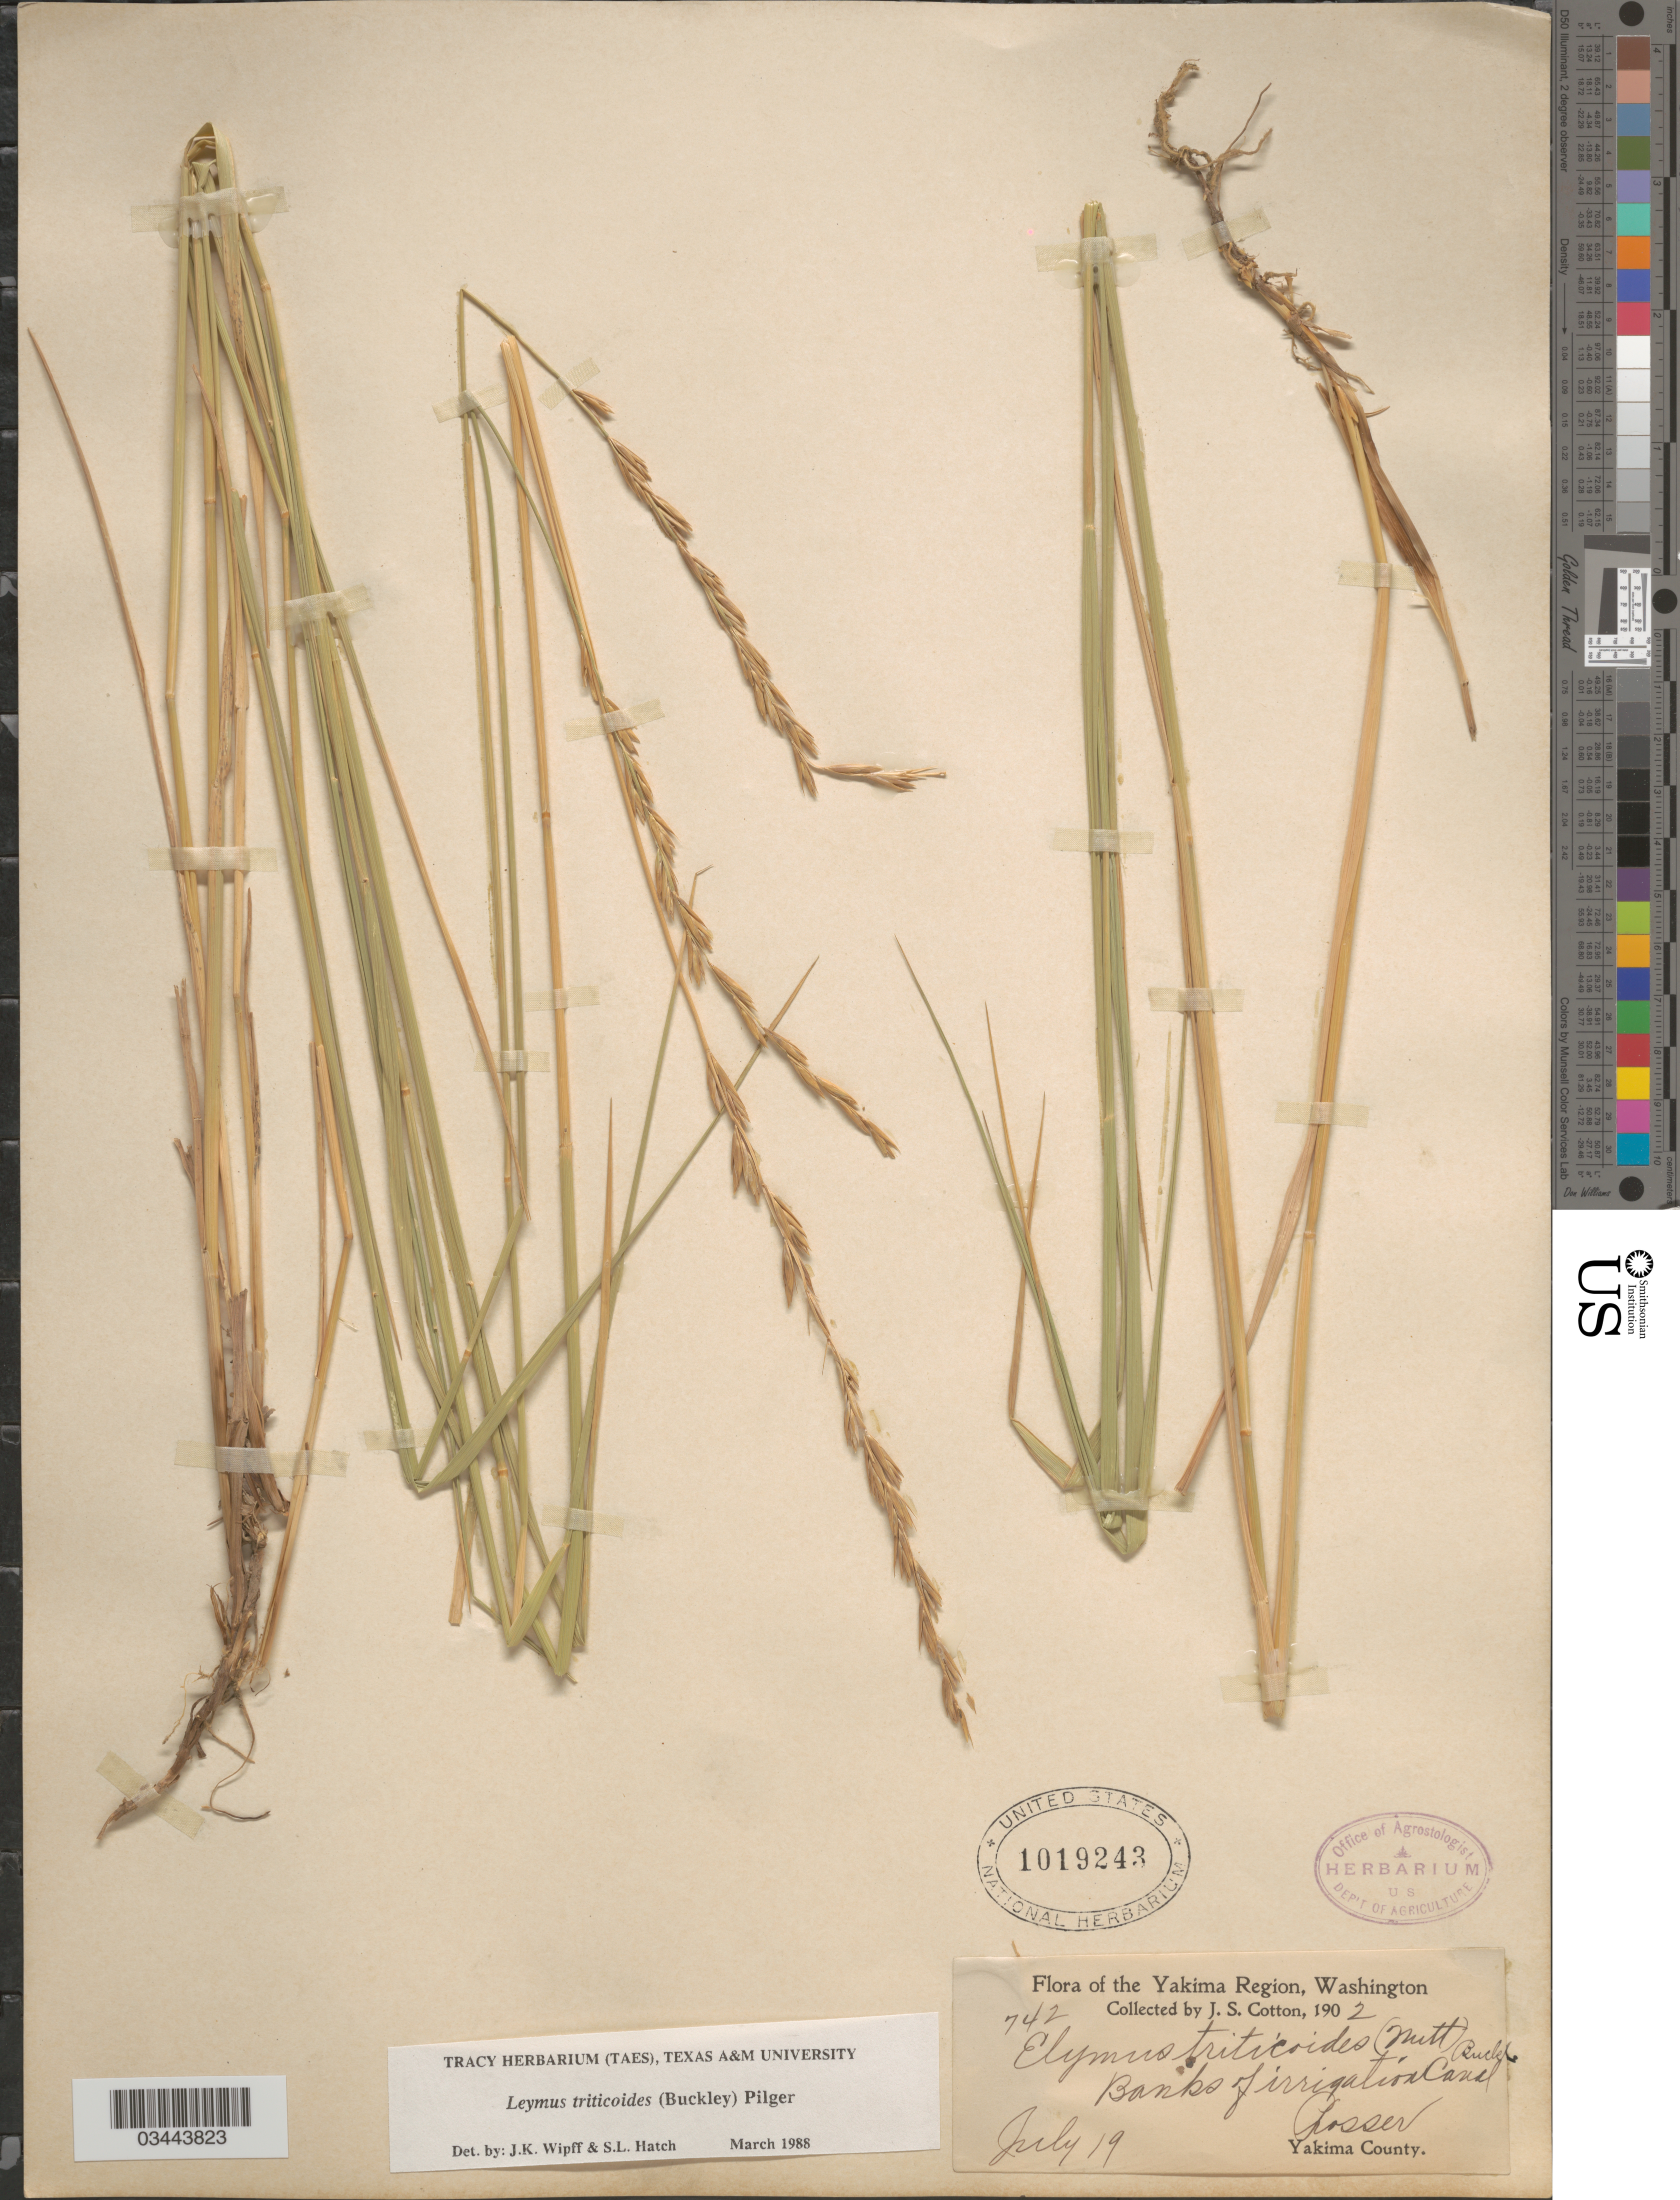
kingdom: Plantae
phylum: Tracheophyta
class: Liliopsida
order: Poales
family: Poaceae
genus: Leymus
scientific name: Leymus triticoides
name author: (Buckley) Pilg.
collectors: J. S. Cotton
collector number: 742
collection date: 1902-07-19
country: United States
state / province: Washington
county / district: Yakima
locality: Yakima Region. Banks of irrigation Canal Prosser. Yakima County.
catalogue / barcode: US 1019243